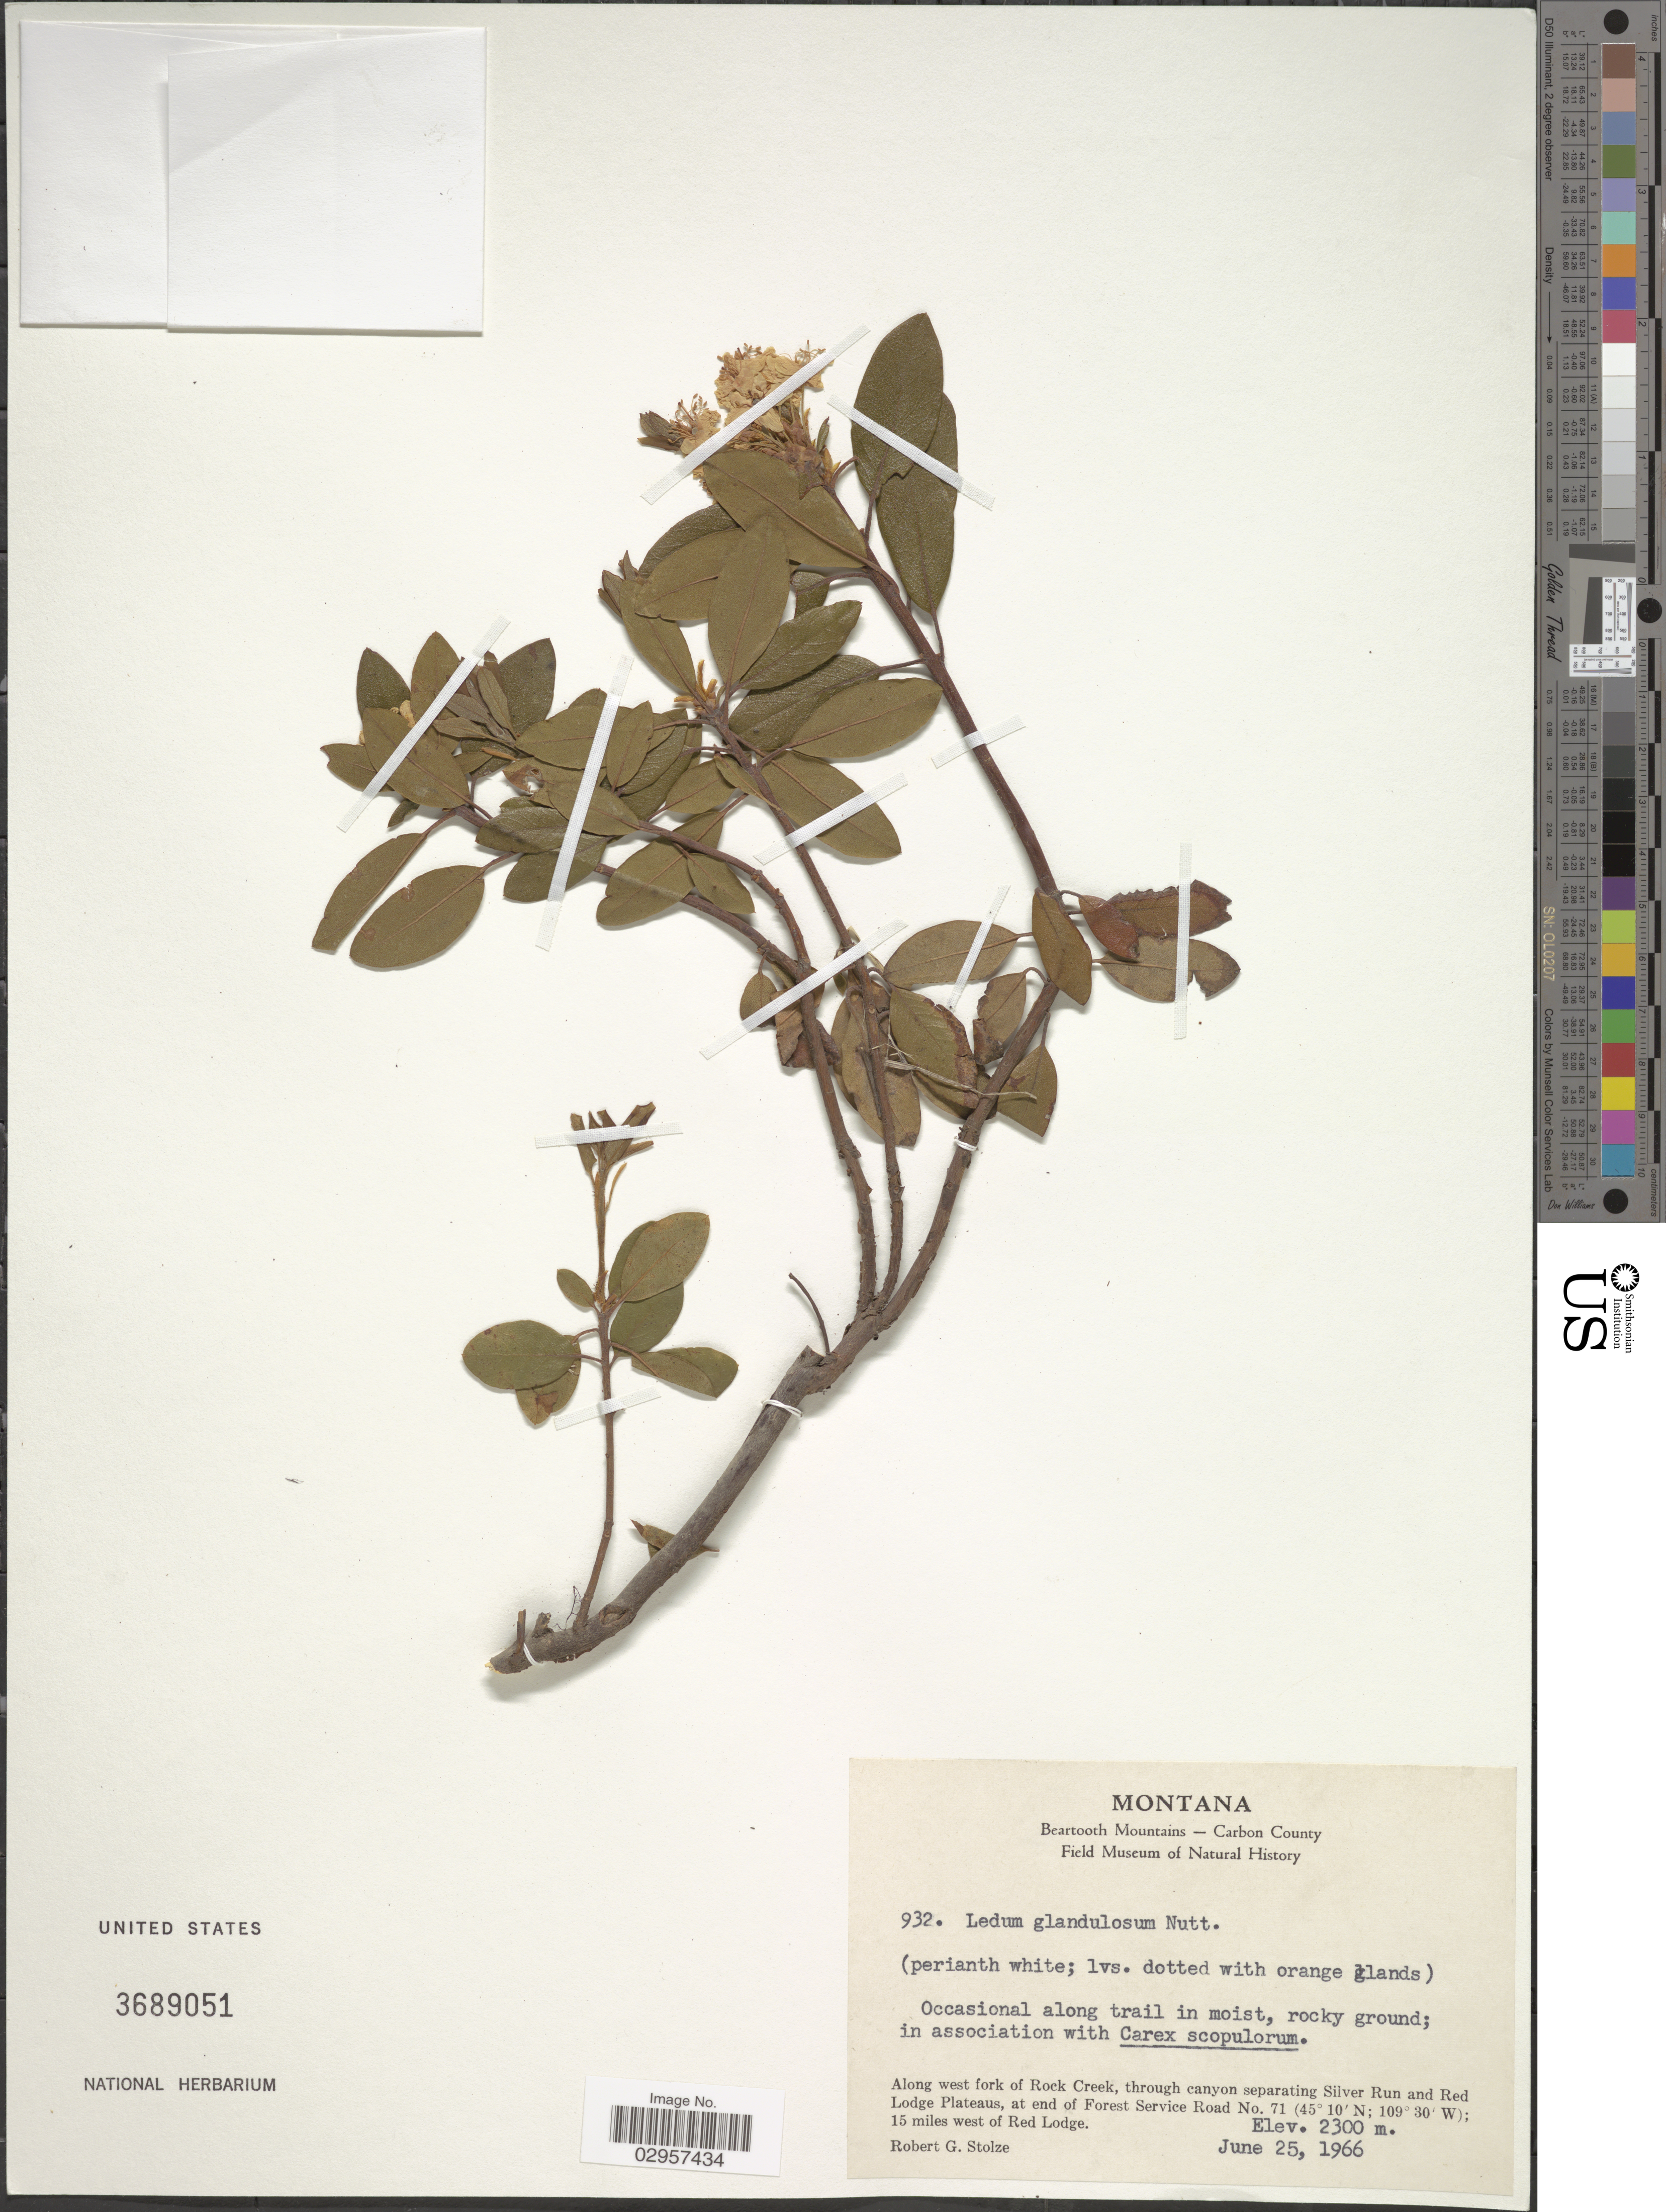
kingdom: Plantae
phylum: Tracheophyta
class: Magnoliopsida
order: Ericales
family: Ericaceae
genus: Ledum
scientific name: Ledum glandulosum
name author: Nutt.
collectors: R. G. Stolze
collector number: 932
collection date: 1966-06-25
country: United States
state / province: Montana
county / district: Carbon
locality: Along west fork of Rock Creek, through canyon separating Silver Run and Red Lodge Plateaus, at end of Forest Service Road, 15 miles west of Red Lodge.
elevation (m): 2300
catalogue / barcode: US 3689051